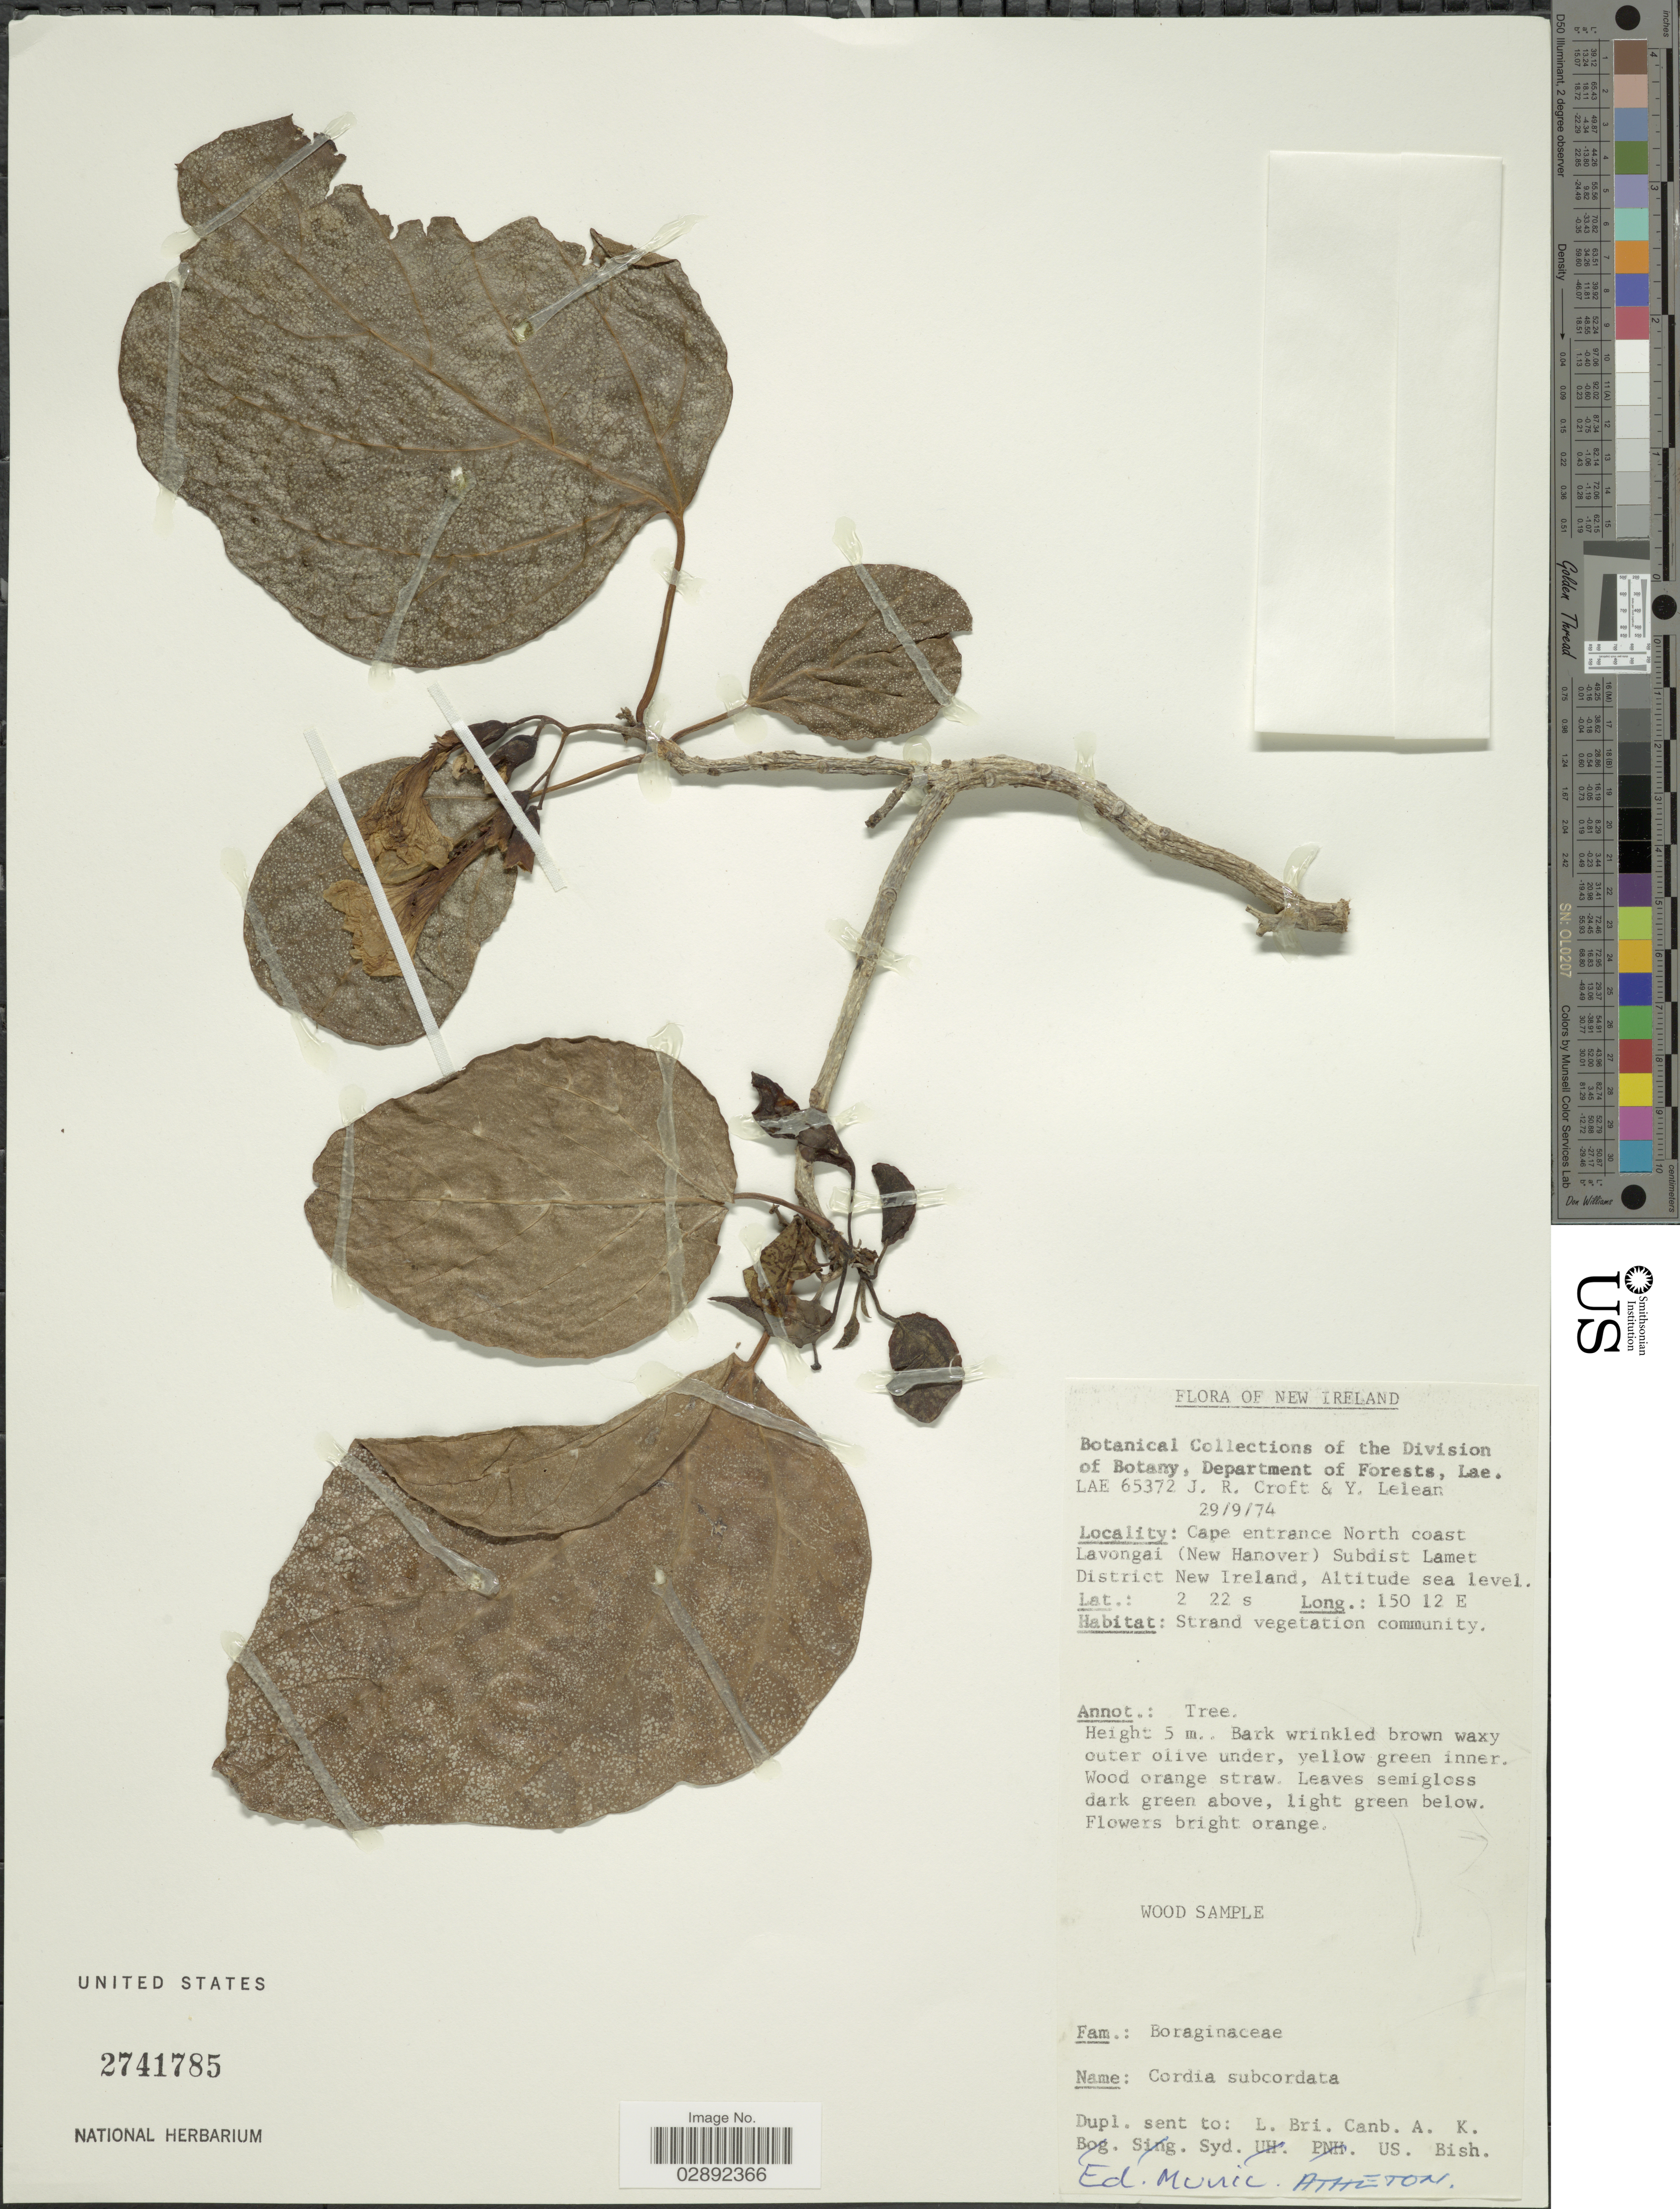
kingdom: Plantae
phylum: Tracheophyta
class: Magnoliopsida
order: Boraginales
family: Cordiaceae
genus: Cordia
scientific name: Cordia subcordata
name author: Lam.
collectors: J. R. Croft & Y. Lelean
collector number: LAE65372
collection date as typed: Transcribed d/m/y: 29/9/74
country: Papua New Guinea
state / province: New Ireland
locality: Cape entrance North coast Lavongai (New Hanover) Subdist Lamet District New Ireland.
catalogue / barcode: US 2741785